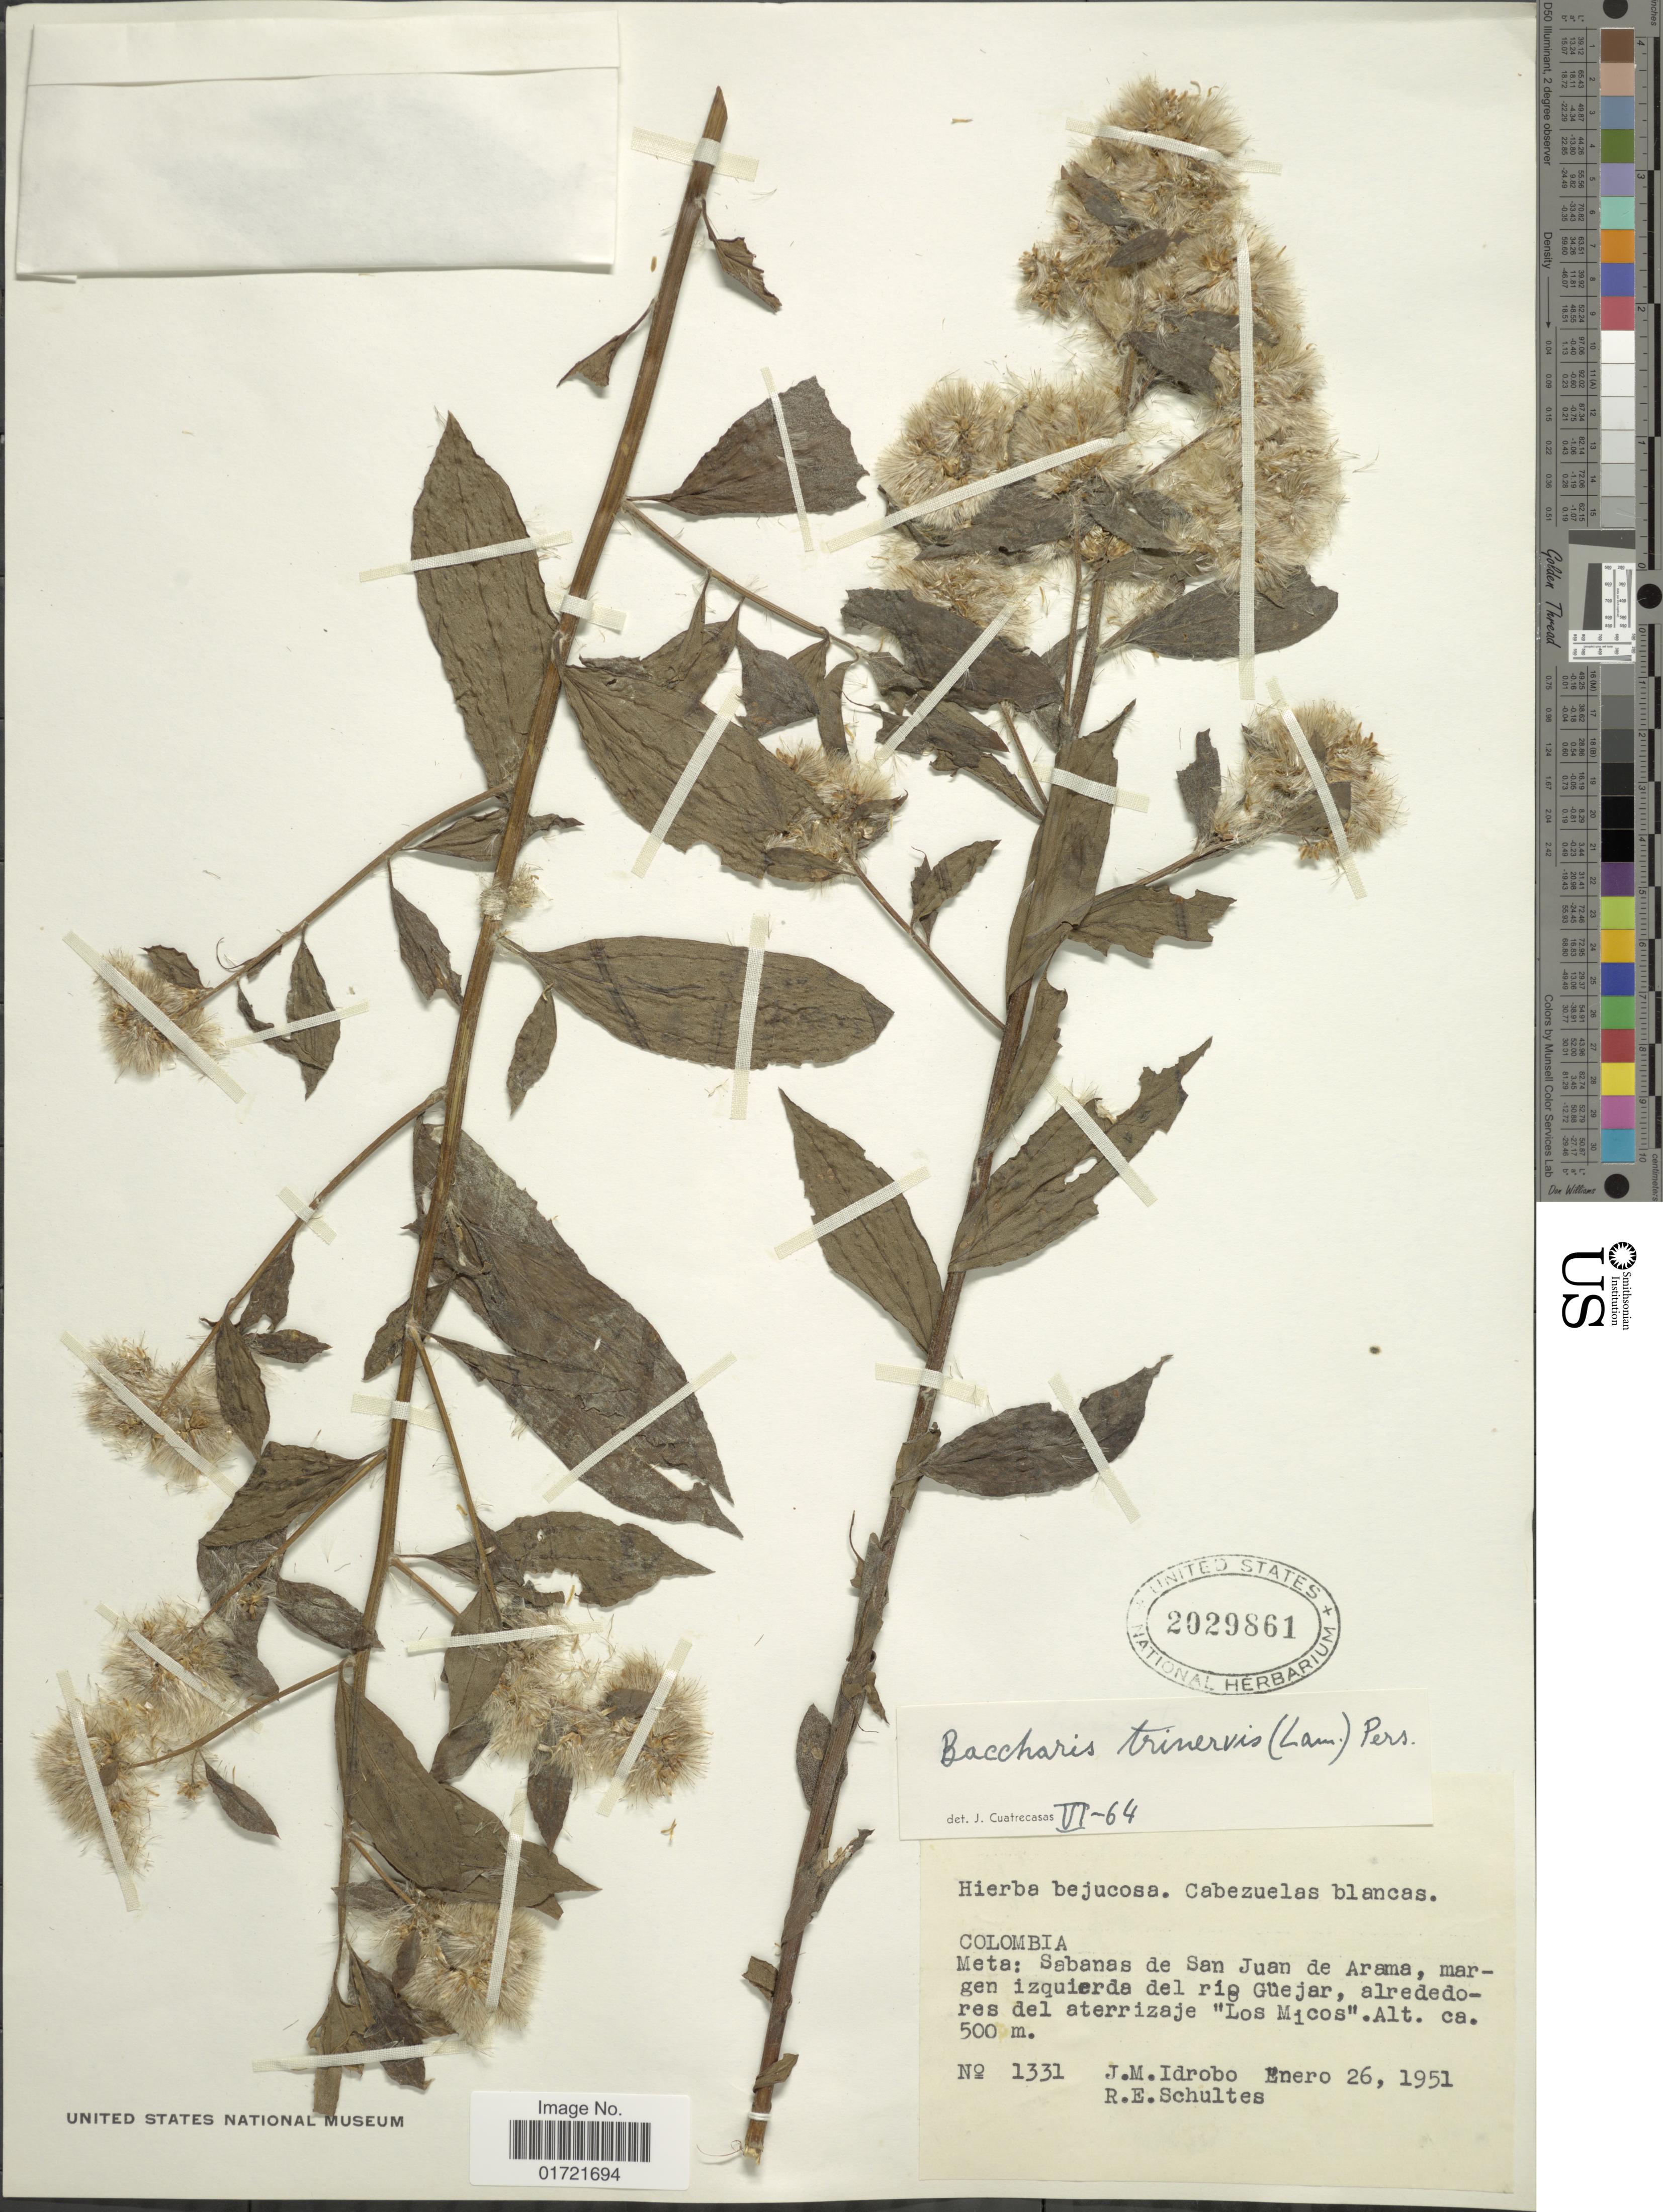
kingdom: Plantae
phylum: Tracheophyta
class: Magnoliopsida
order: Asterales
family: Asteraceae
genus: Baccharis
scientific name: Baccharis trinervis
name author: (Lam.) Pers.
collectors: J. M. Idrobo & R. E. Schultes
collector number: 1331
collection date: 1951-01-26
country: Colombia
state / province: Meta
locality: Meta: Sabanas de San Juan de Arama, margen izquierda del rio Guejar, alrededores del aterrizaje "Los Micos"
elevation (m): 500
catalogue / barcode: US 2029861